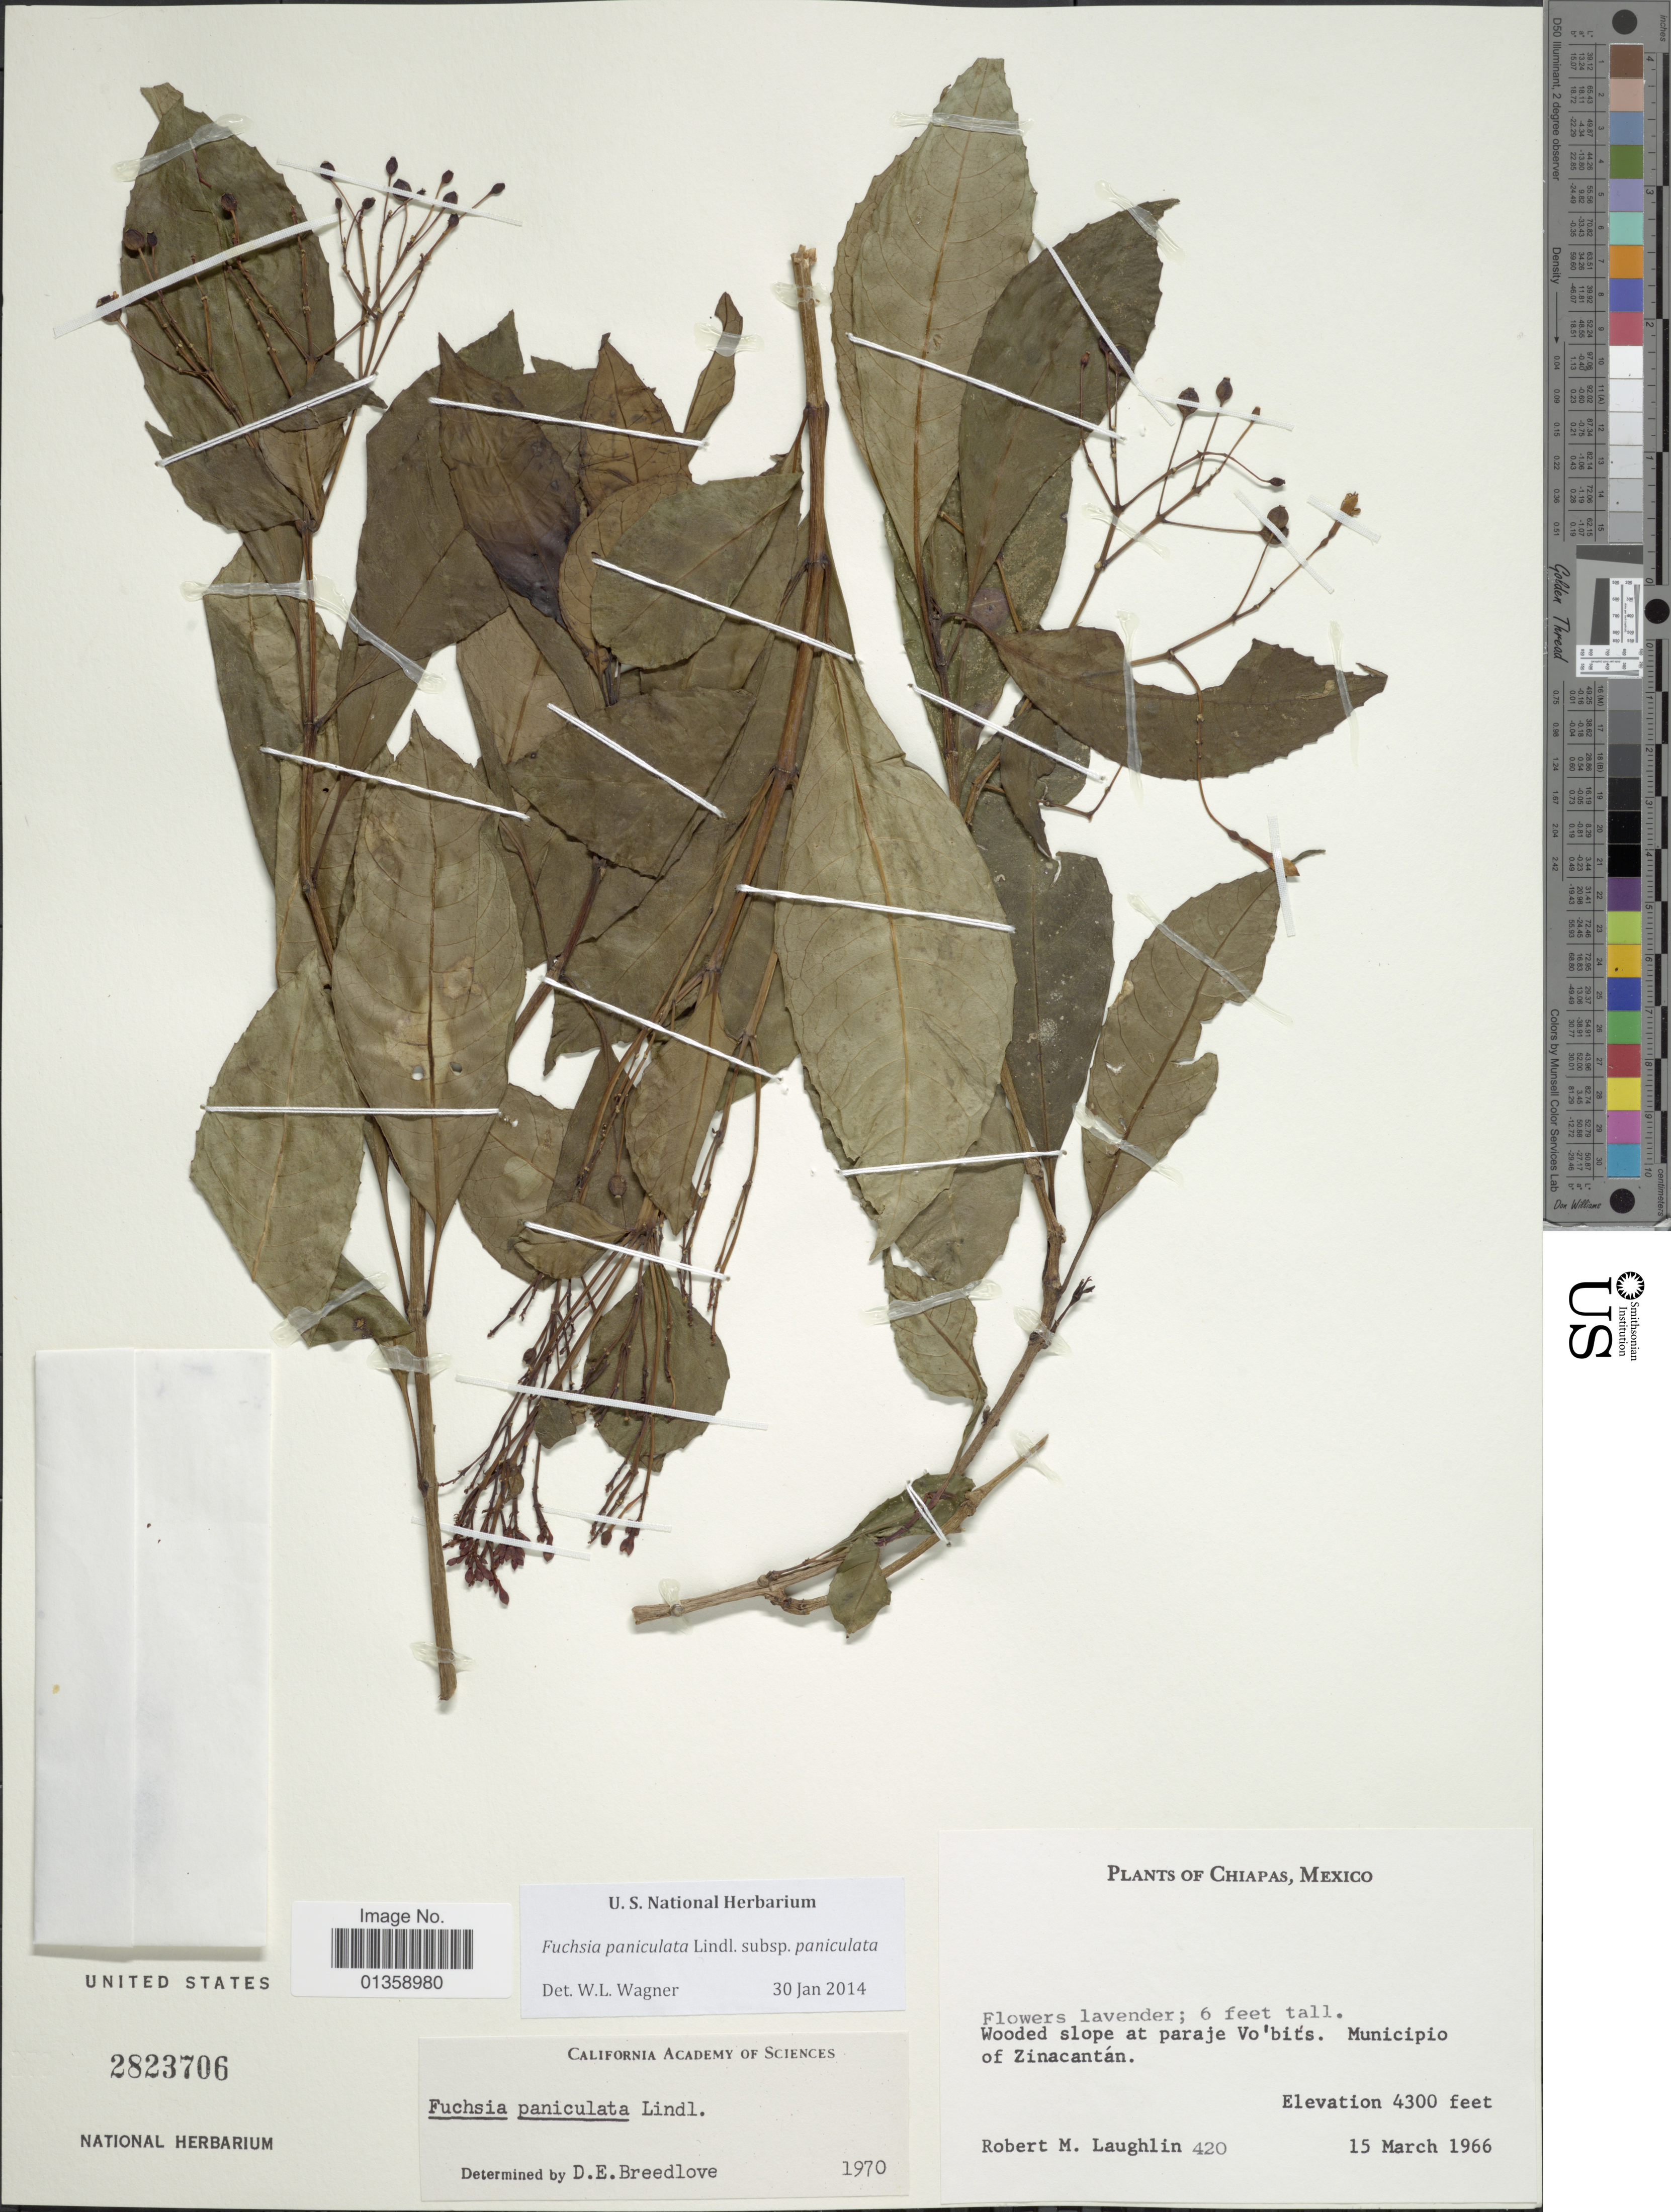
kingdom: Plantae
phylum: Tracheophyta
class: Magnoliopsida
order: Myrtales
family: Onagraceae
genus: Fuchsia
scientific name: Fuchsia paniculata subsp. paniculata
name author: Lindl.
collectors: R. M. Laughlin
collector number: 420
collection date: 1966-03-15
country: Mexico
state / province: Chiapas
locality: Wooded slope at paraje Vo'bits. Municipio of Zinacanta'n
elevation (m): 1311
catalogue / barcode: US 2823706